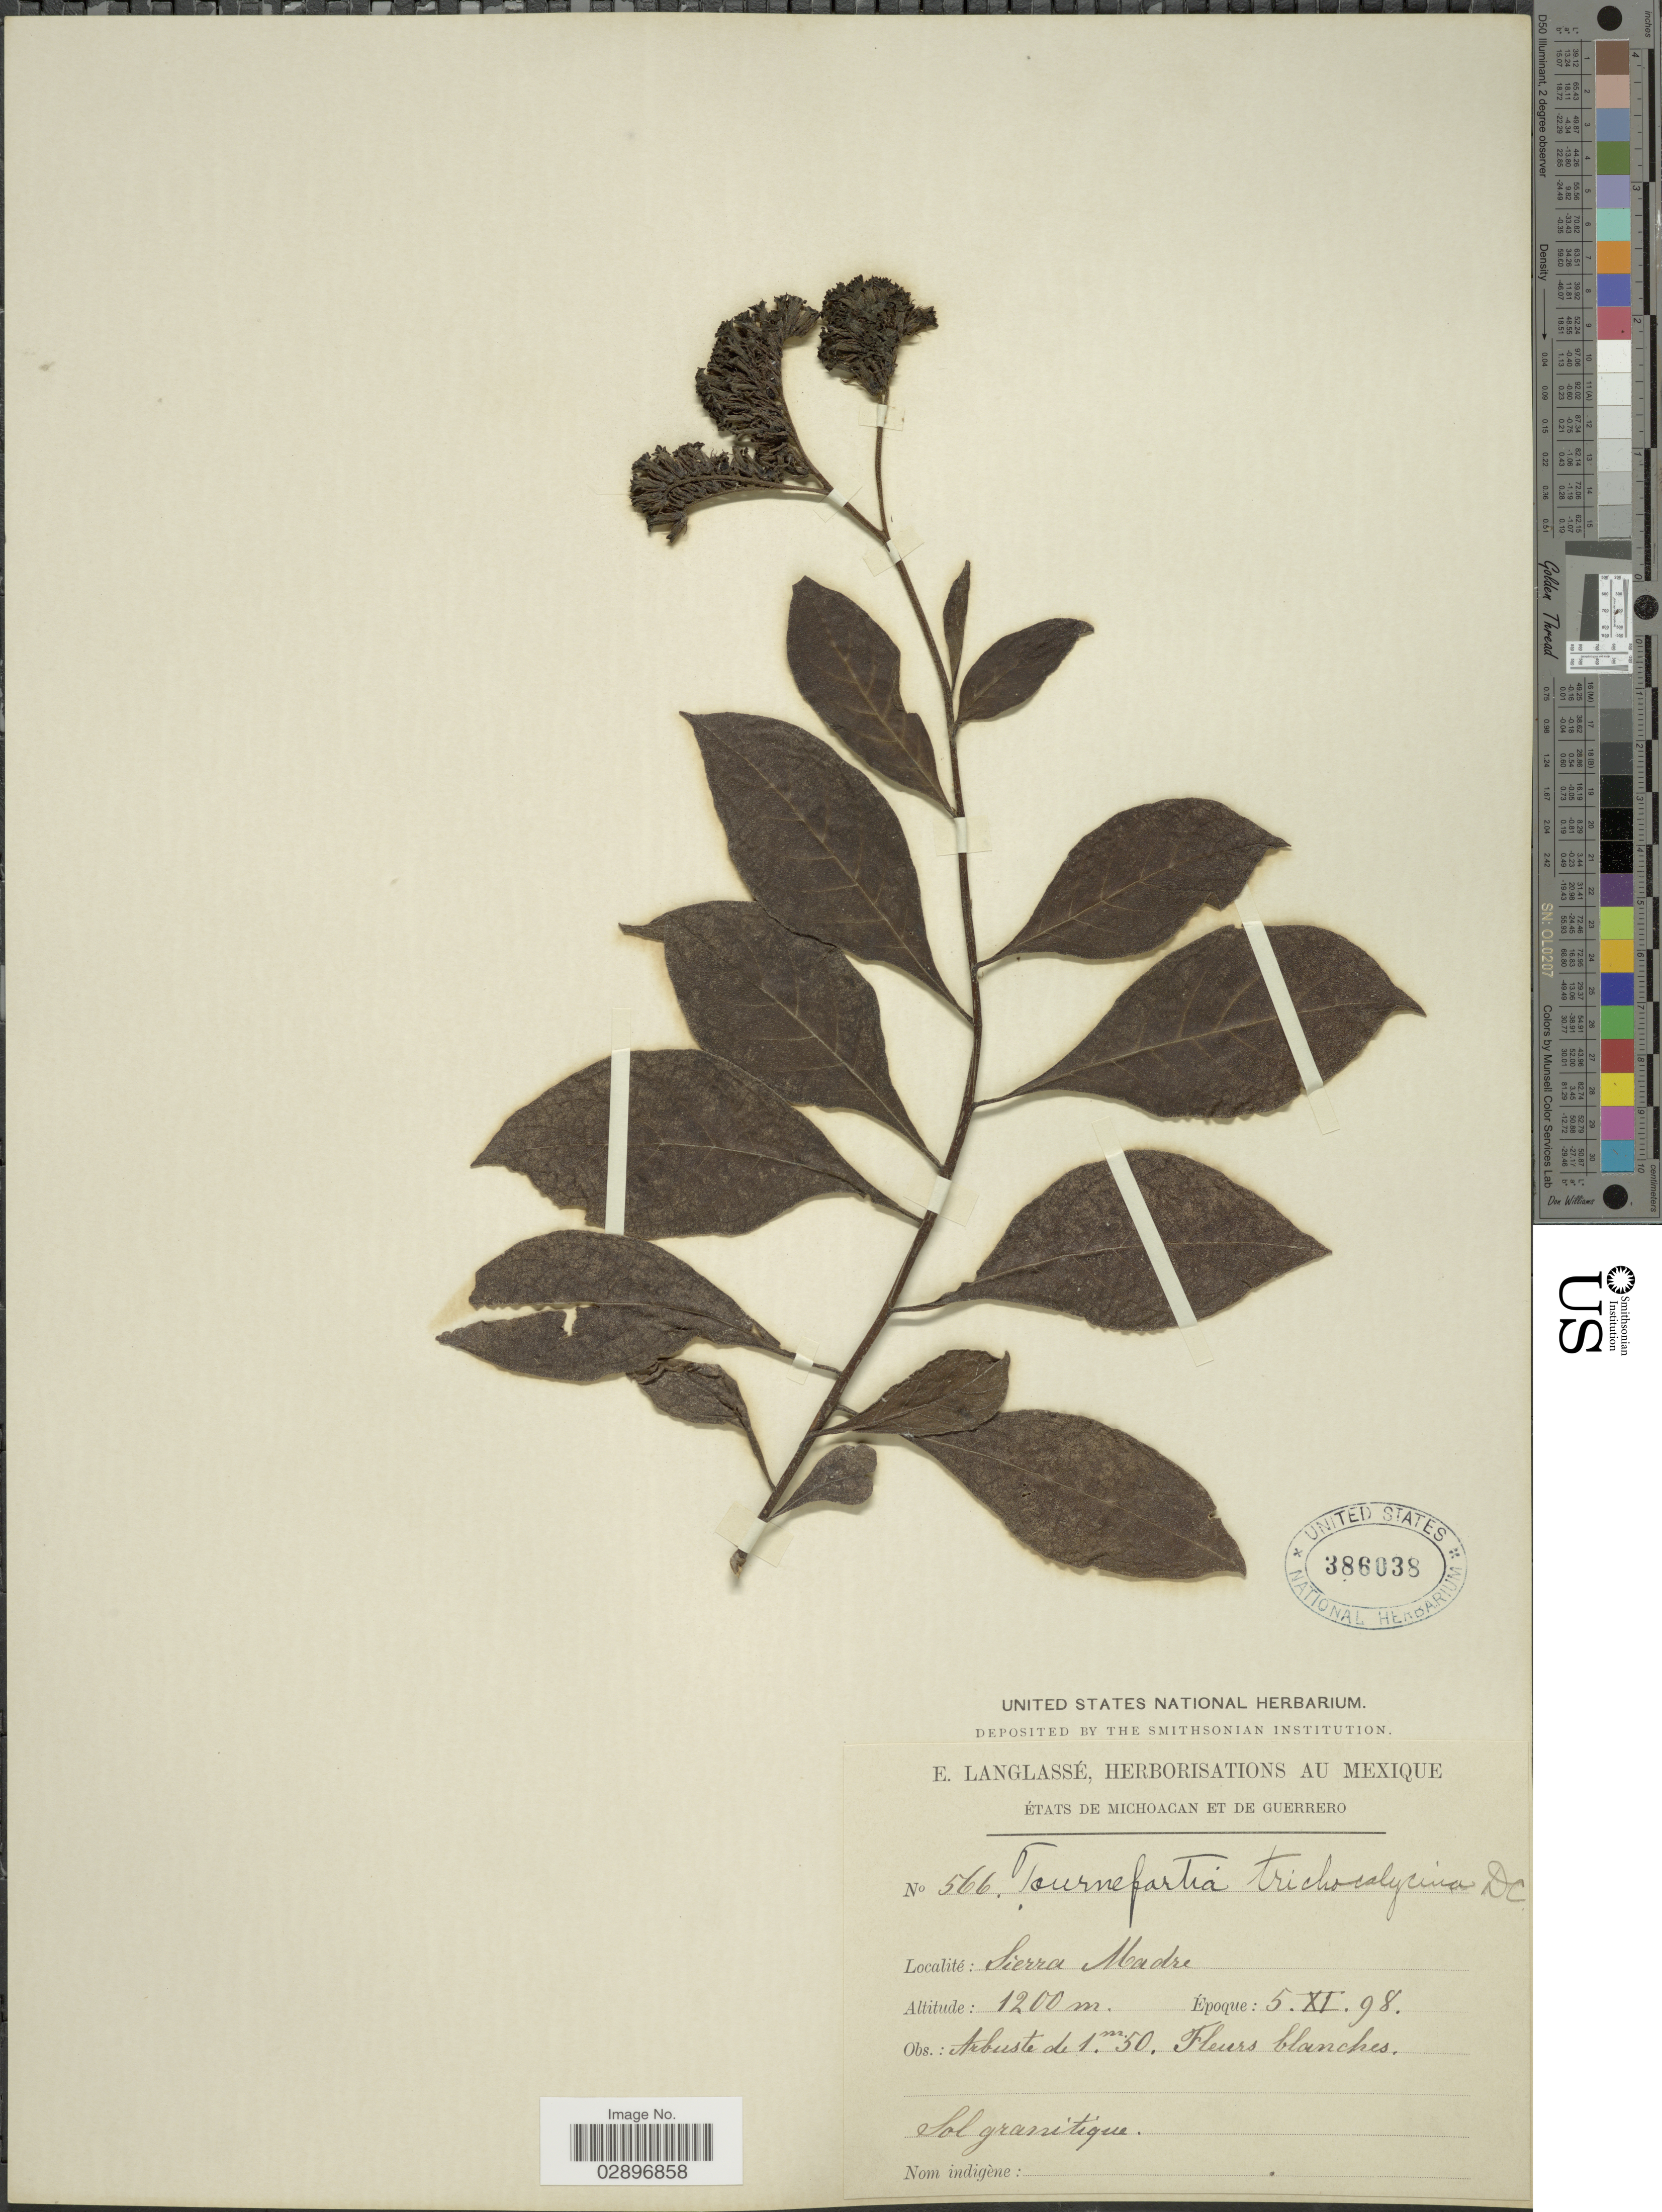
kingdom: Plantae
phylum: Tracheophyta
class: Magnoliopsida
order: Boraginales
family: Heliotropiaceae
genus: Tournefortia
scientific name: Tournefortia trichocalycina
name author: A. DC.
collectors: E. Langlassé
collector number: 566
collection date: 1898-11-05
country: Mexico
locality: États de Michoacan et de Guerrero. Sierra Madre.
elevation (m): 1200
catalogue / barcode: US 386038